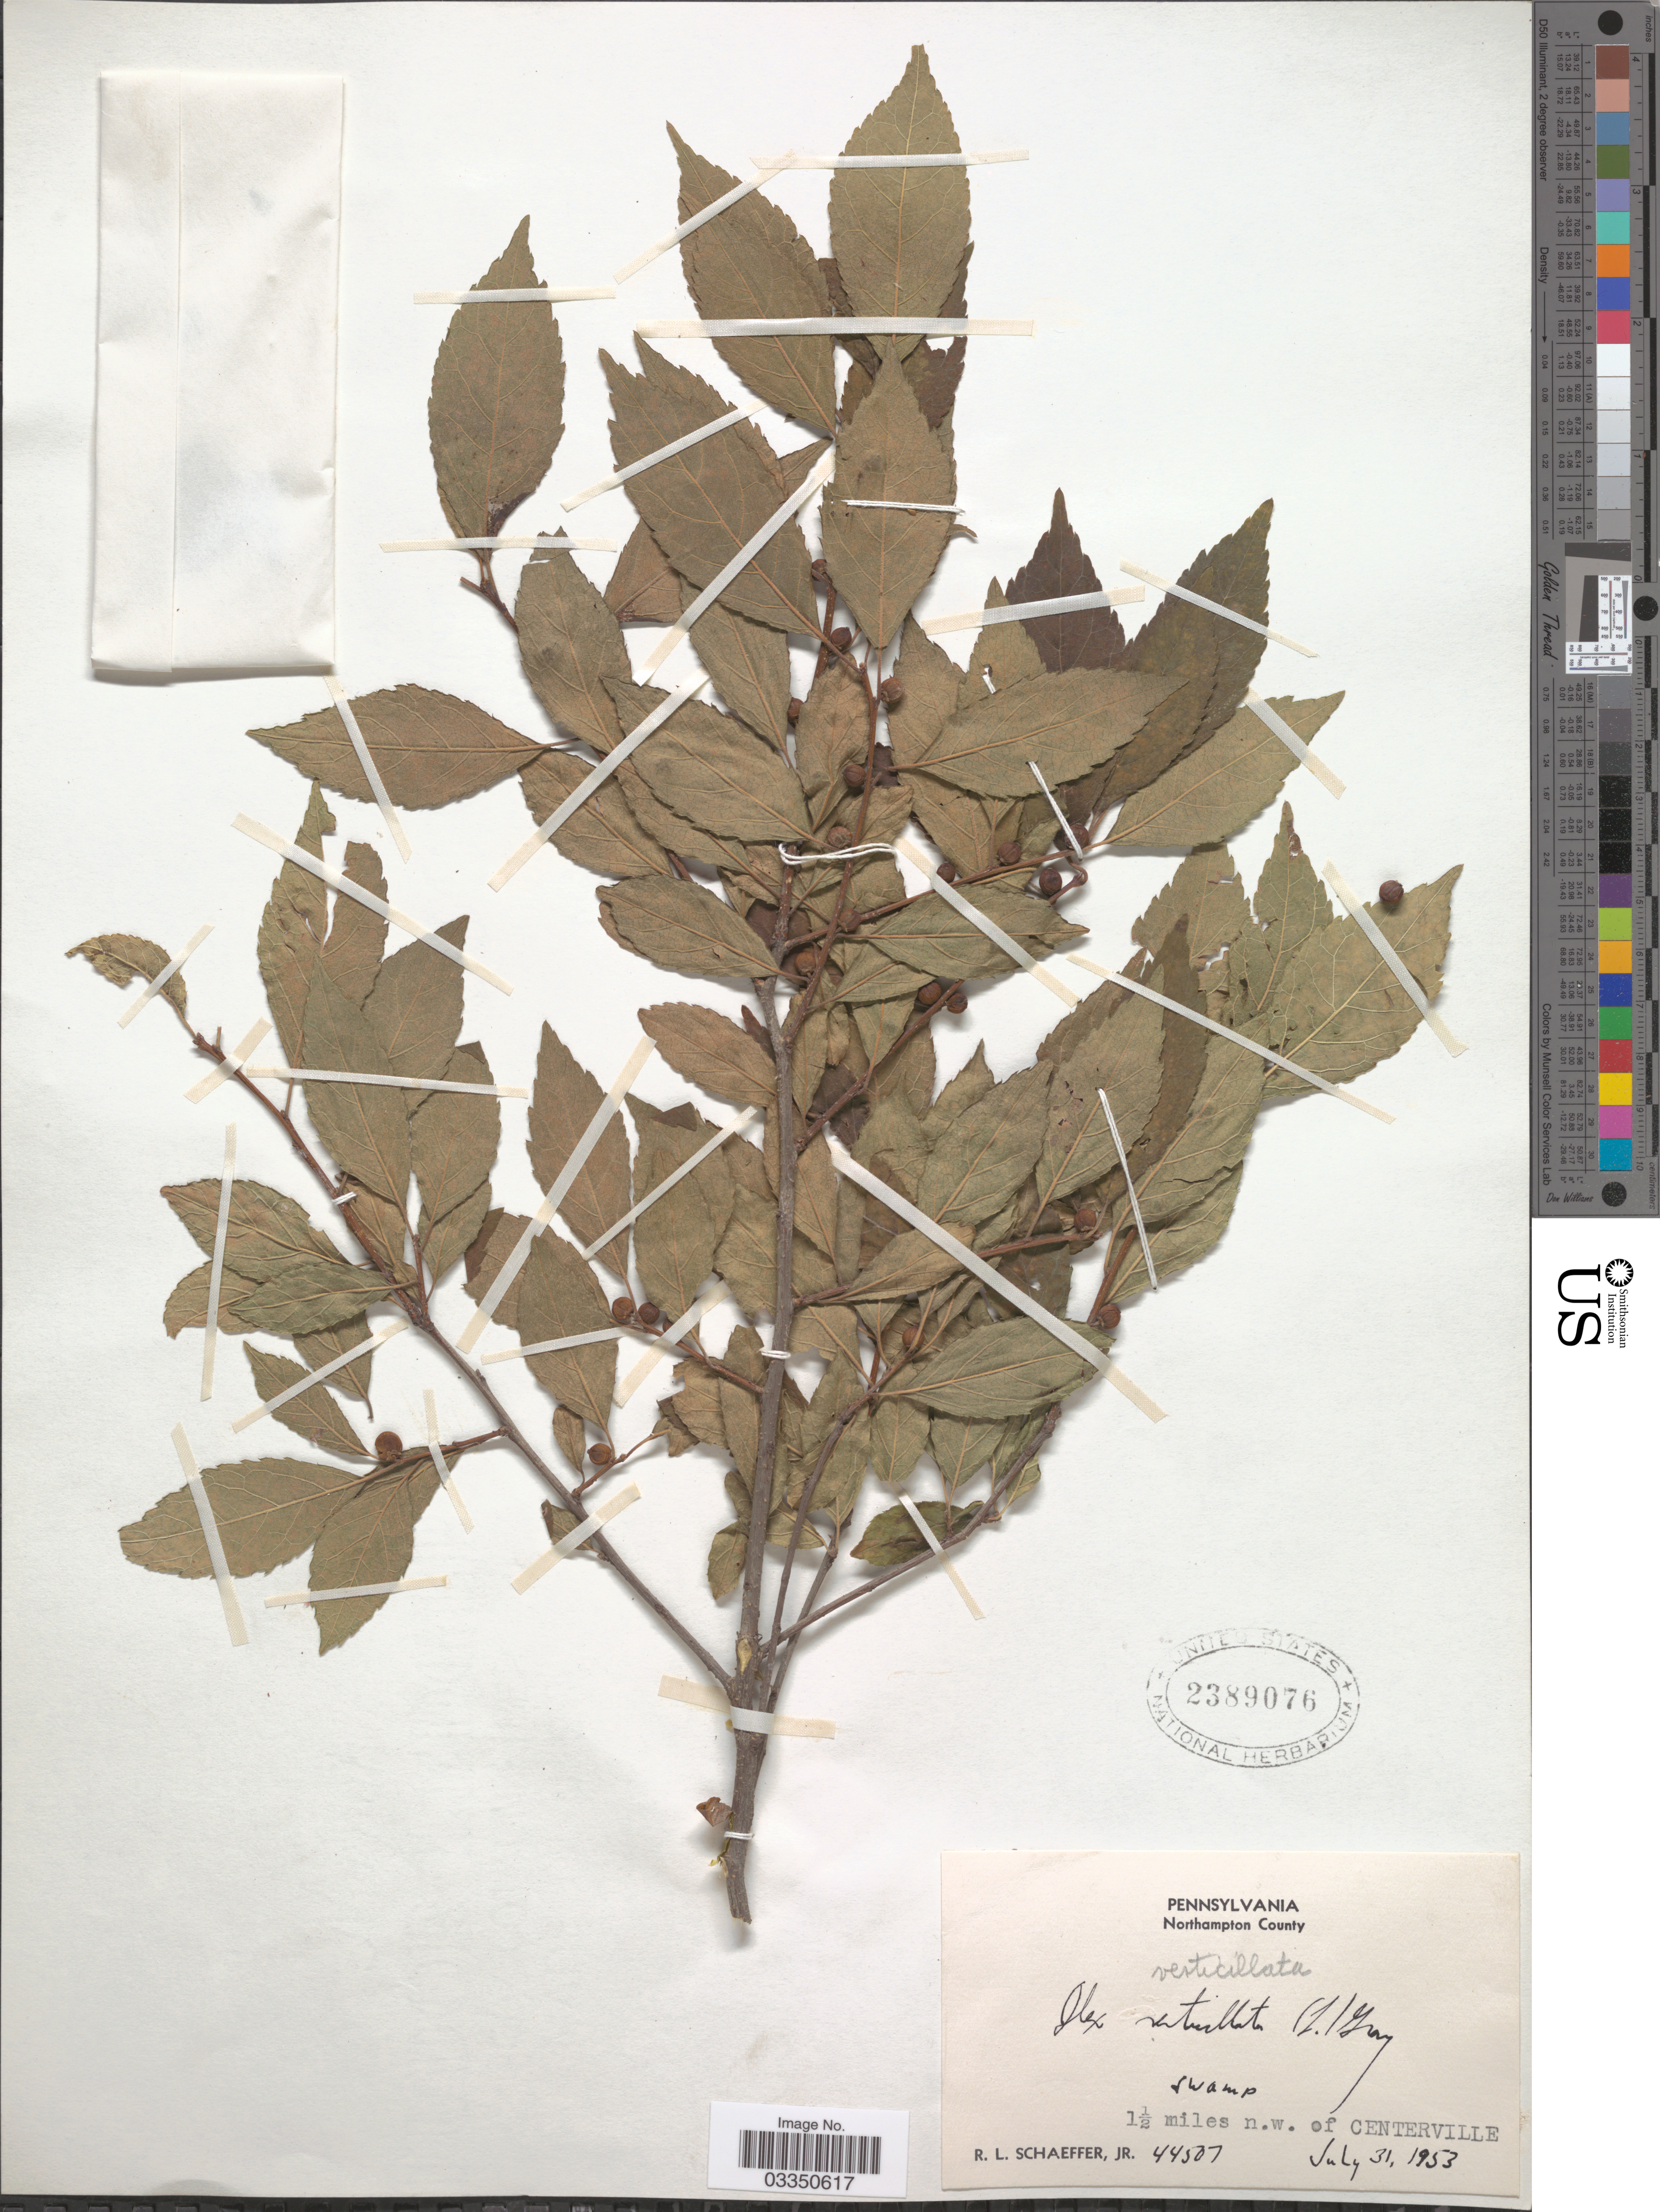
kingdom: Plantae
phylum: Tracheophyta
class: Magnoliopsida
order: Aquifoliales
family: Aquifoliaceae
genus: Ilex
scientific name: Ilex verticillata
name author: (L.) A. Gray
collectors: R. L. Schaeffer Jr.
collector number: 44507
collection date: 1953-07-31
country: United States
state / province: Pennsylvania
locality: Northampton County. 1½ miles n.w. of Centerville.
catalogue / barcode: US 2389076